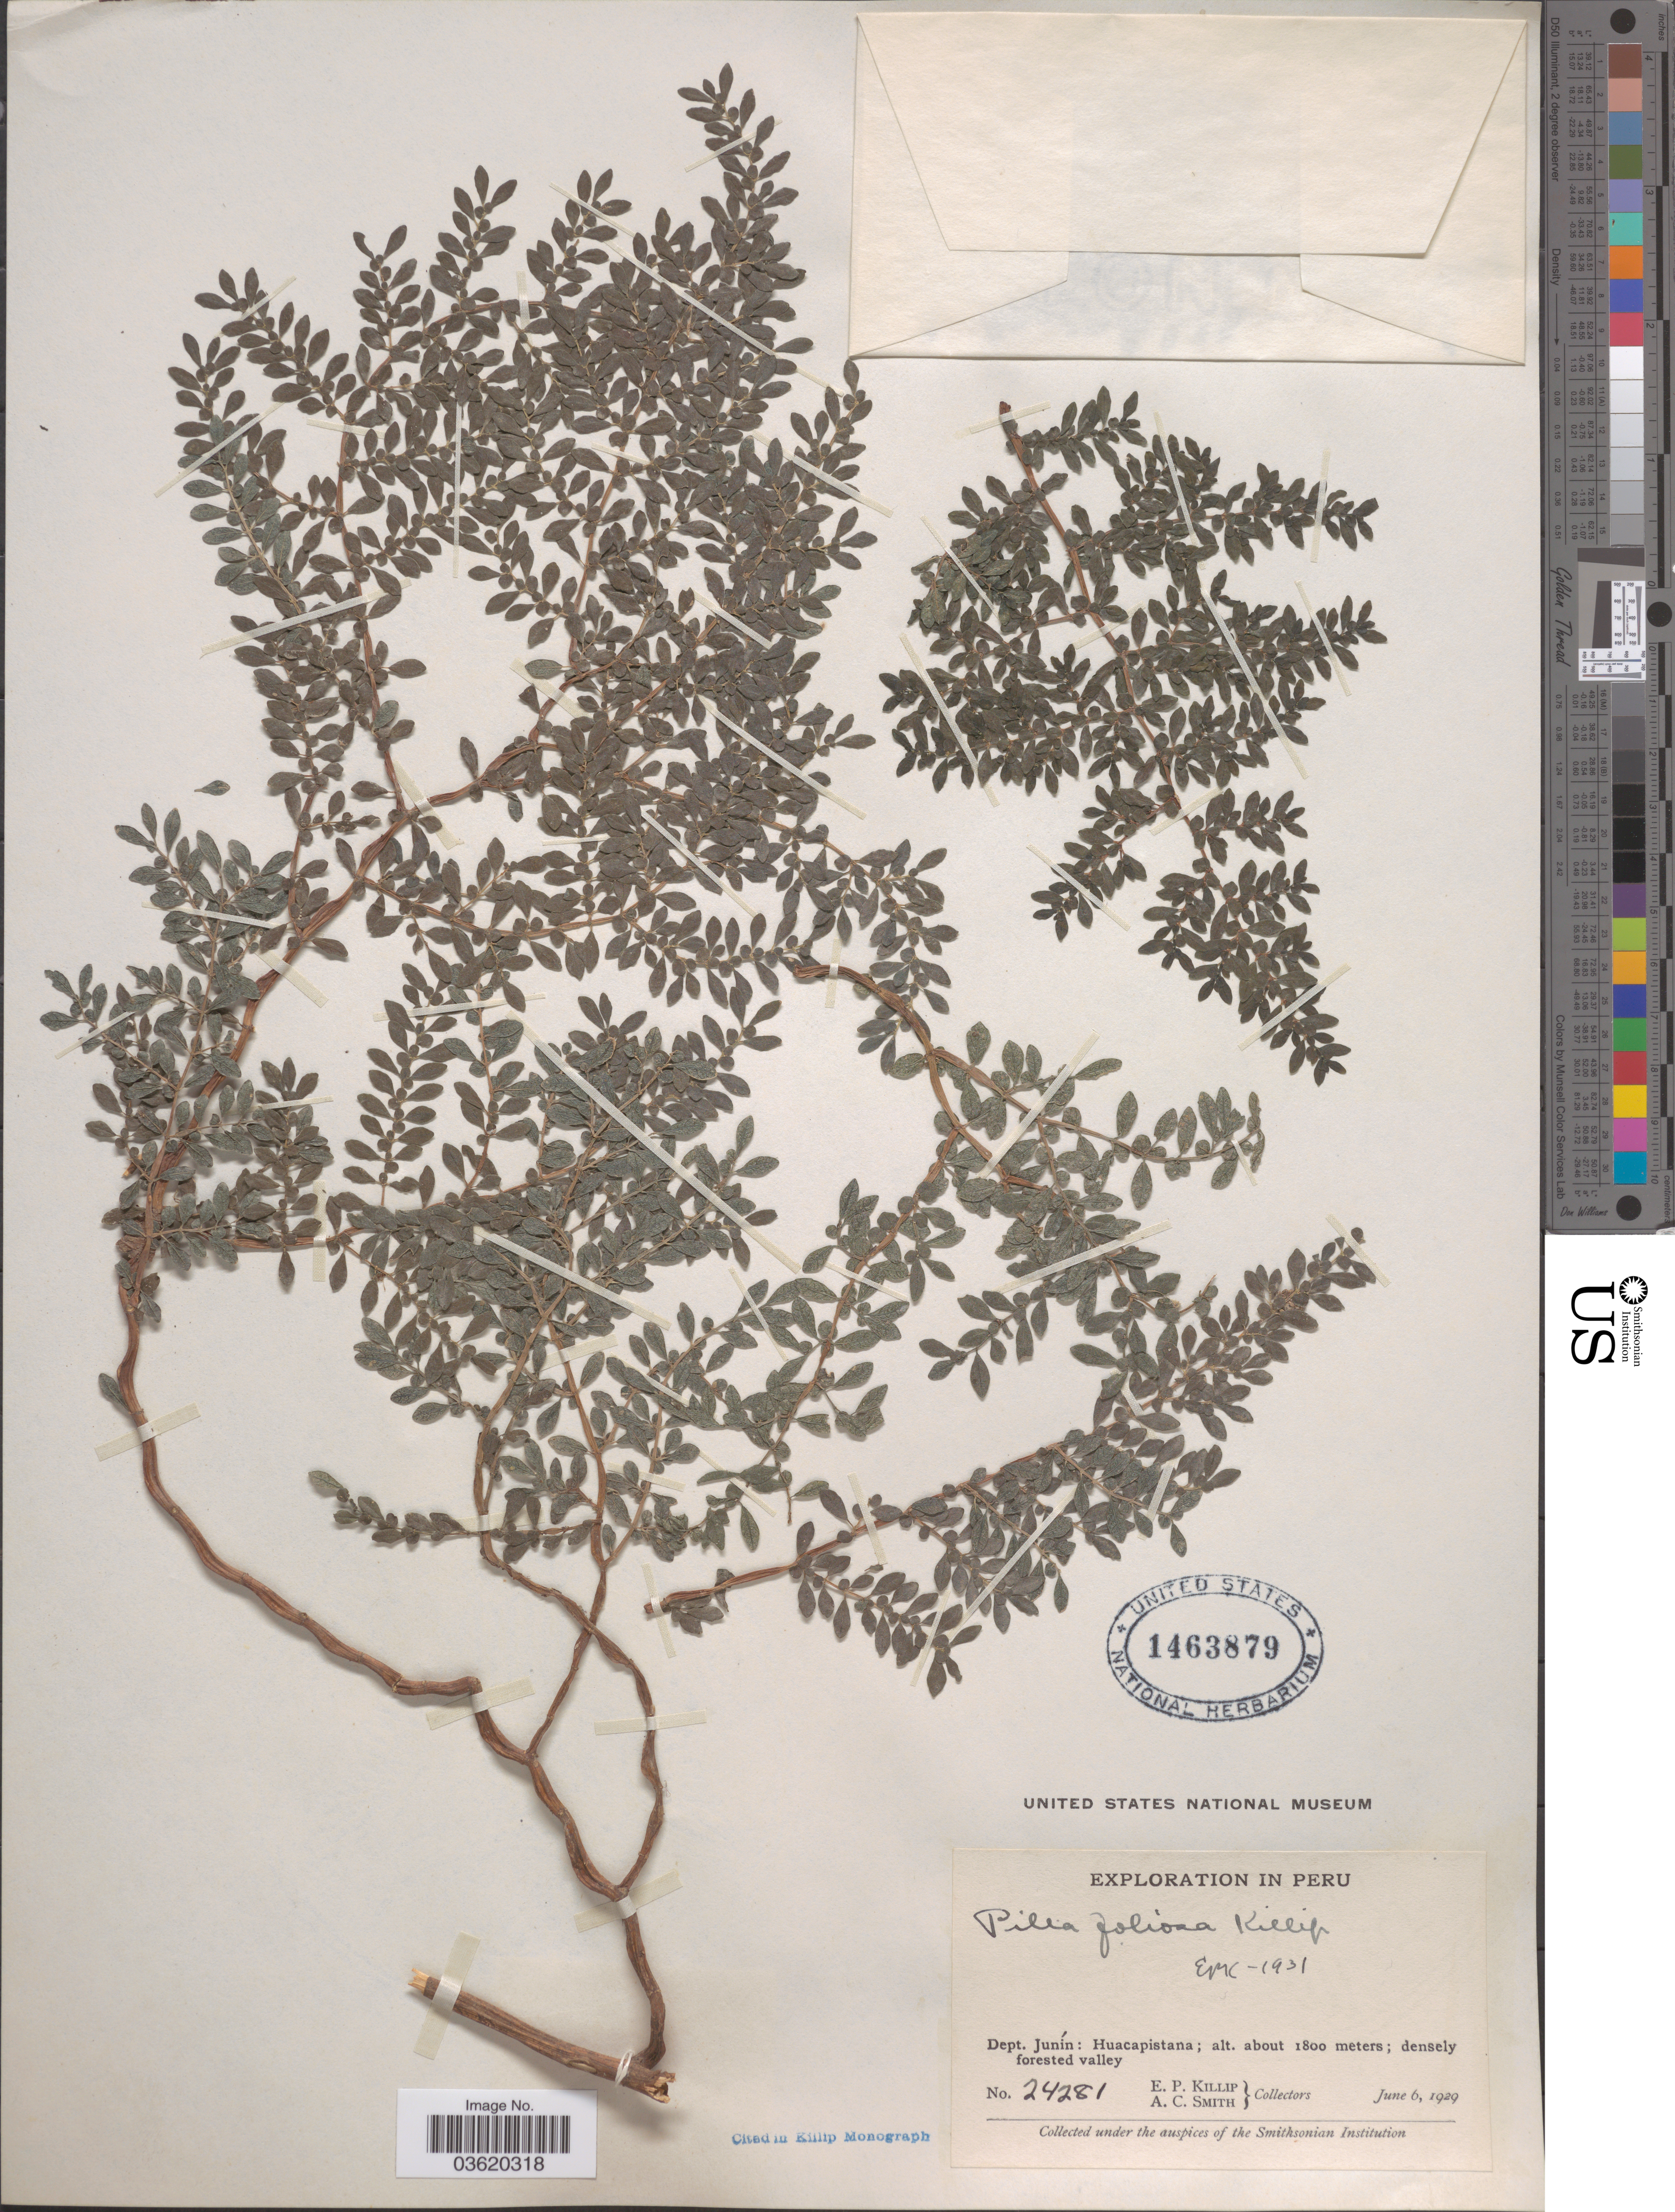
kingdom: Plantae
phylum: Tracheophyta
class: Magnoliopsida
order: Rosales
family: Urticaceae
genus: Pilea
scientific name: Pilea foliosa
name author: Killip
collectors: E. P. Killip & A. C. Smith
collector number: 24281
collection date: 1929-06-06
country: Peru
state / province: Junín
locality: Dept. Junín: Huacapistana.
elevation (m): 1800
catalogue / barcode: US 1463879